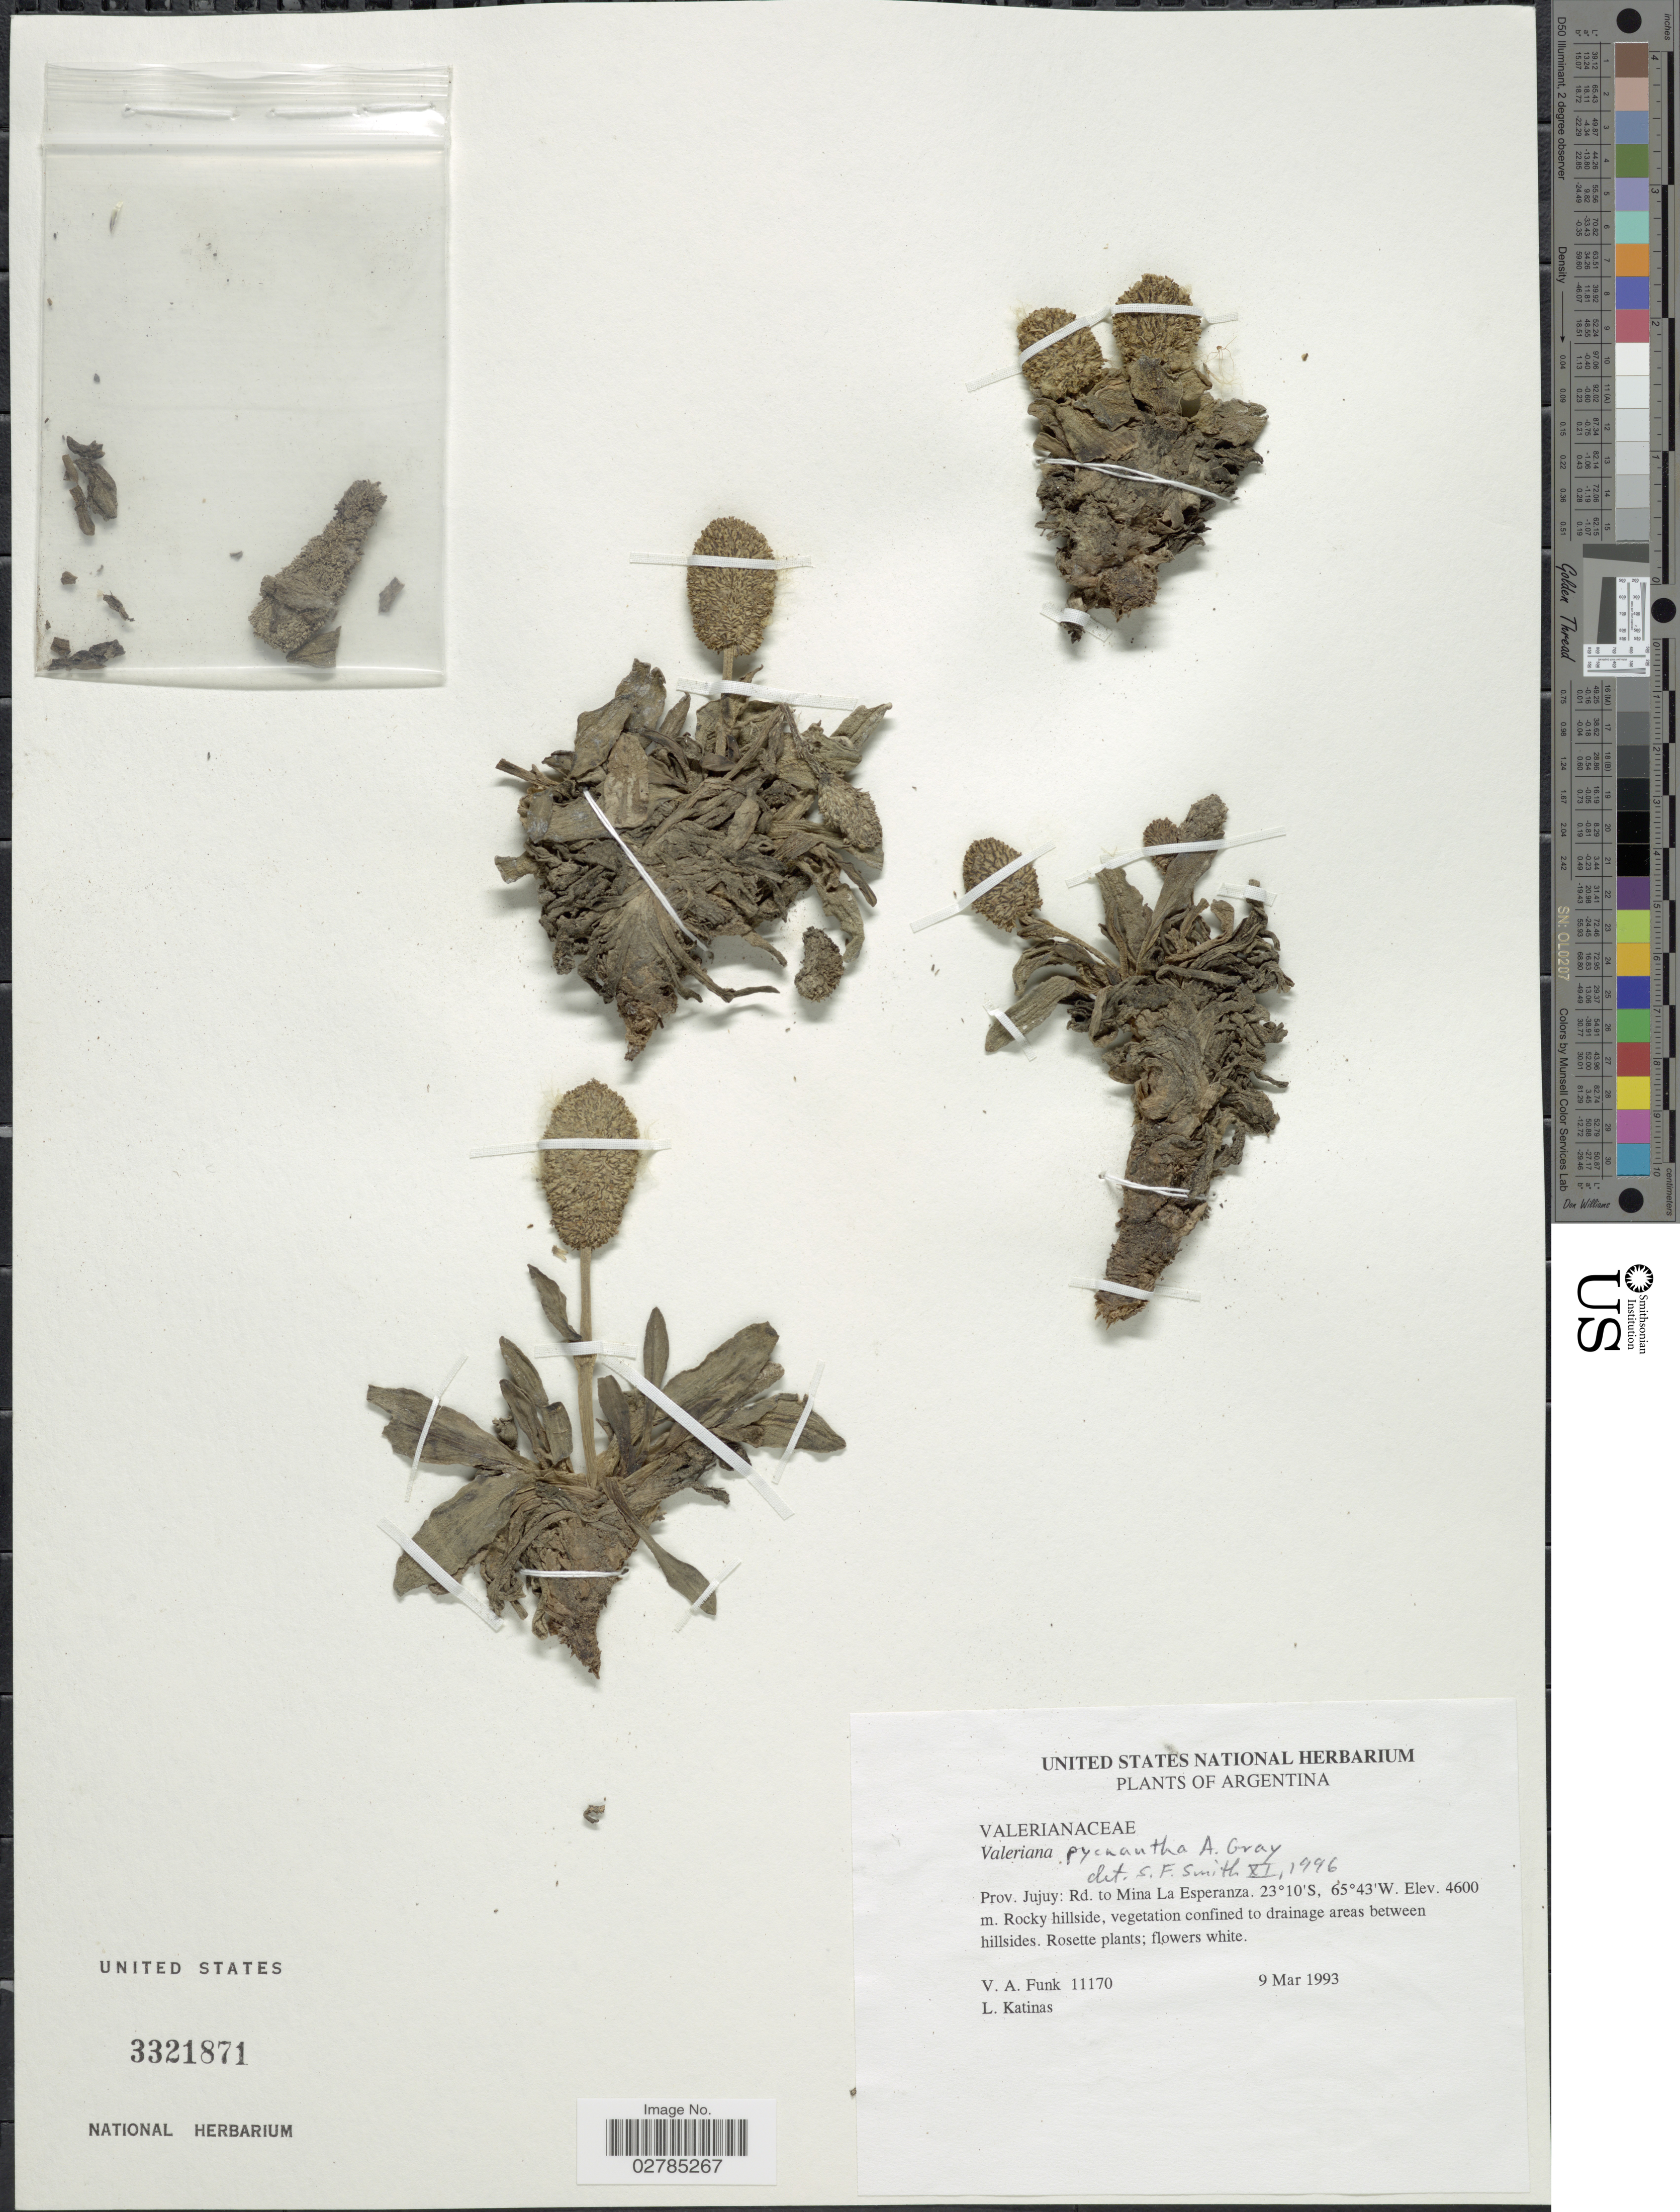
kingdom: Plantae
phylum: Tracheophyta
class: Magnoliopsida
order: Dipsacales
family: Caprifoliaceae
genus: Valeriana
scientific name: Valeriana pycnantha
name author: A. Gray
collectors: V. Funk & L. Katinas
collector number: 11170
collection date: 1993-03-09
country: Argentina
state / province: Jujuy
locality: Rd. to Mina La Esperanza.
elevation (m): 4600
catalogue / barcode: US 3321871